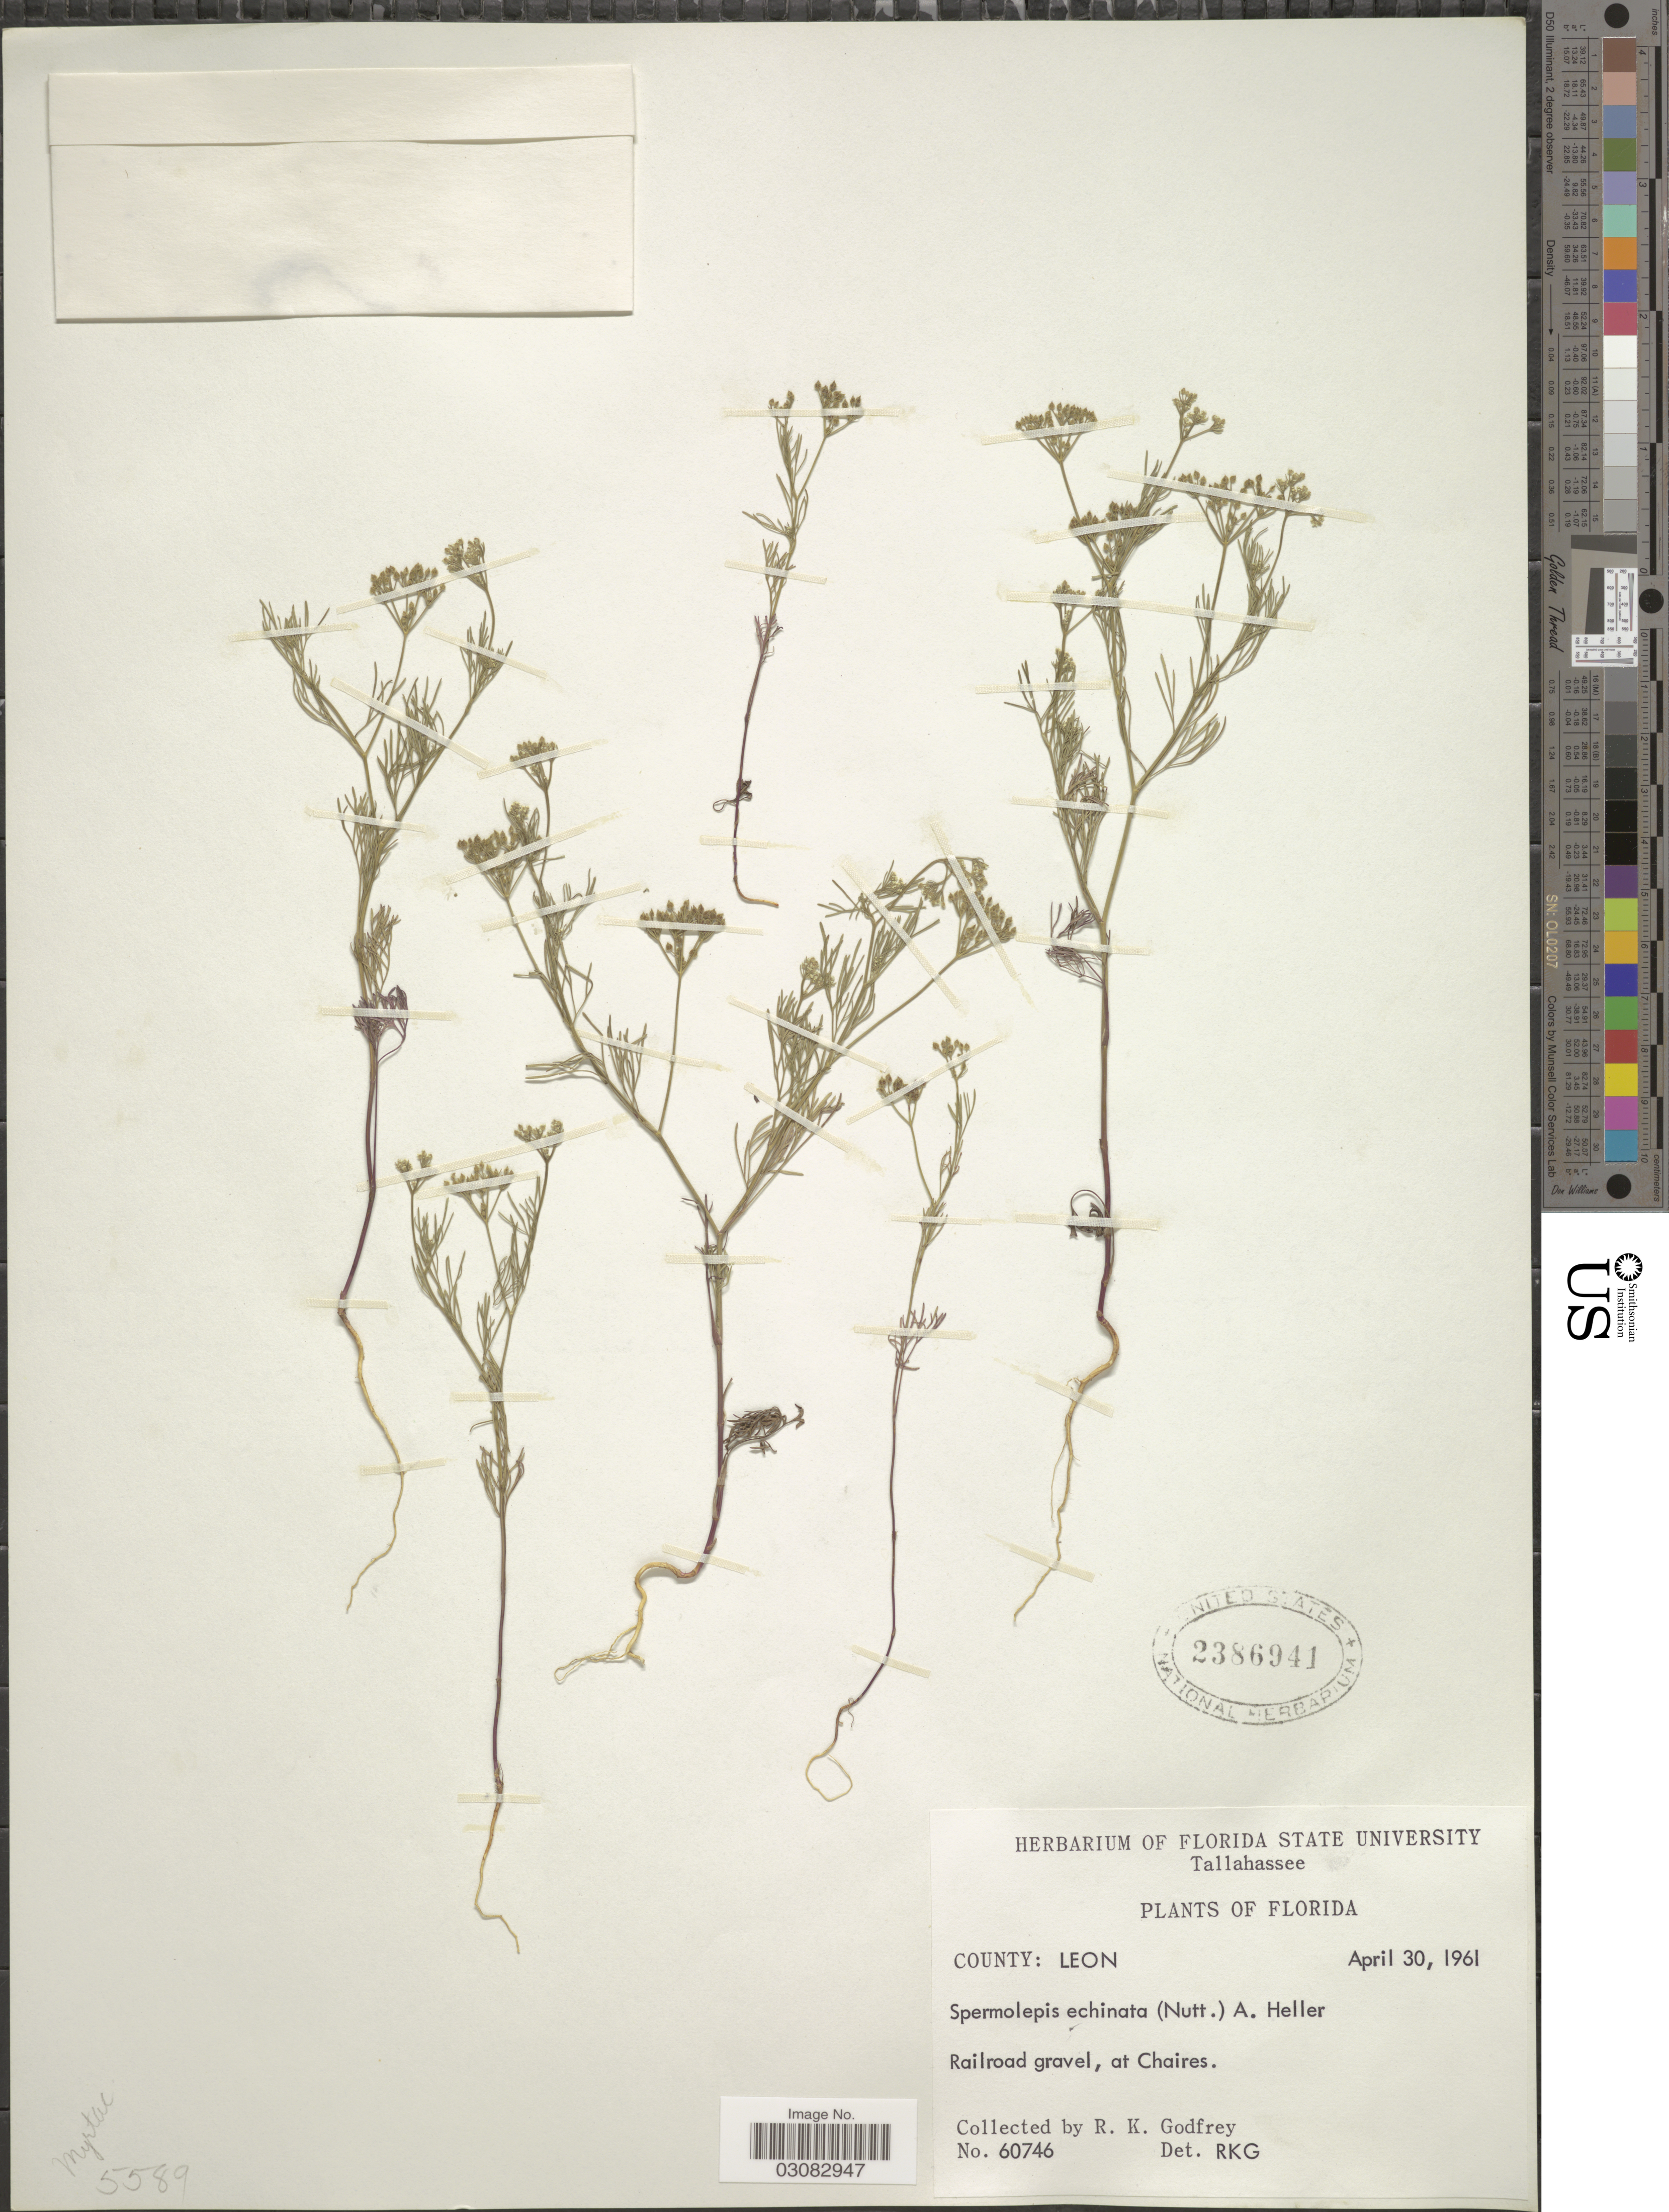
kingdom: Plantae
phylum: Tracheophyta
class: Magnoliopsida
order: Apiales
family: Apiaceae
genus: Spermolepis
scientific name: Spermolepis echinata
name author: (Nutt. ex DC.) A. Heller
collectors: R. K. Godfrey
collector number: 60746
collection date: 1961-04-30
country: United States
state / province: Florida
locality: County: Leon, Railroad gravel, at Chaires.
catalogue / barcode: US 2386941